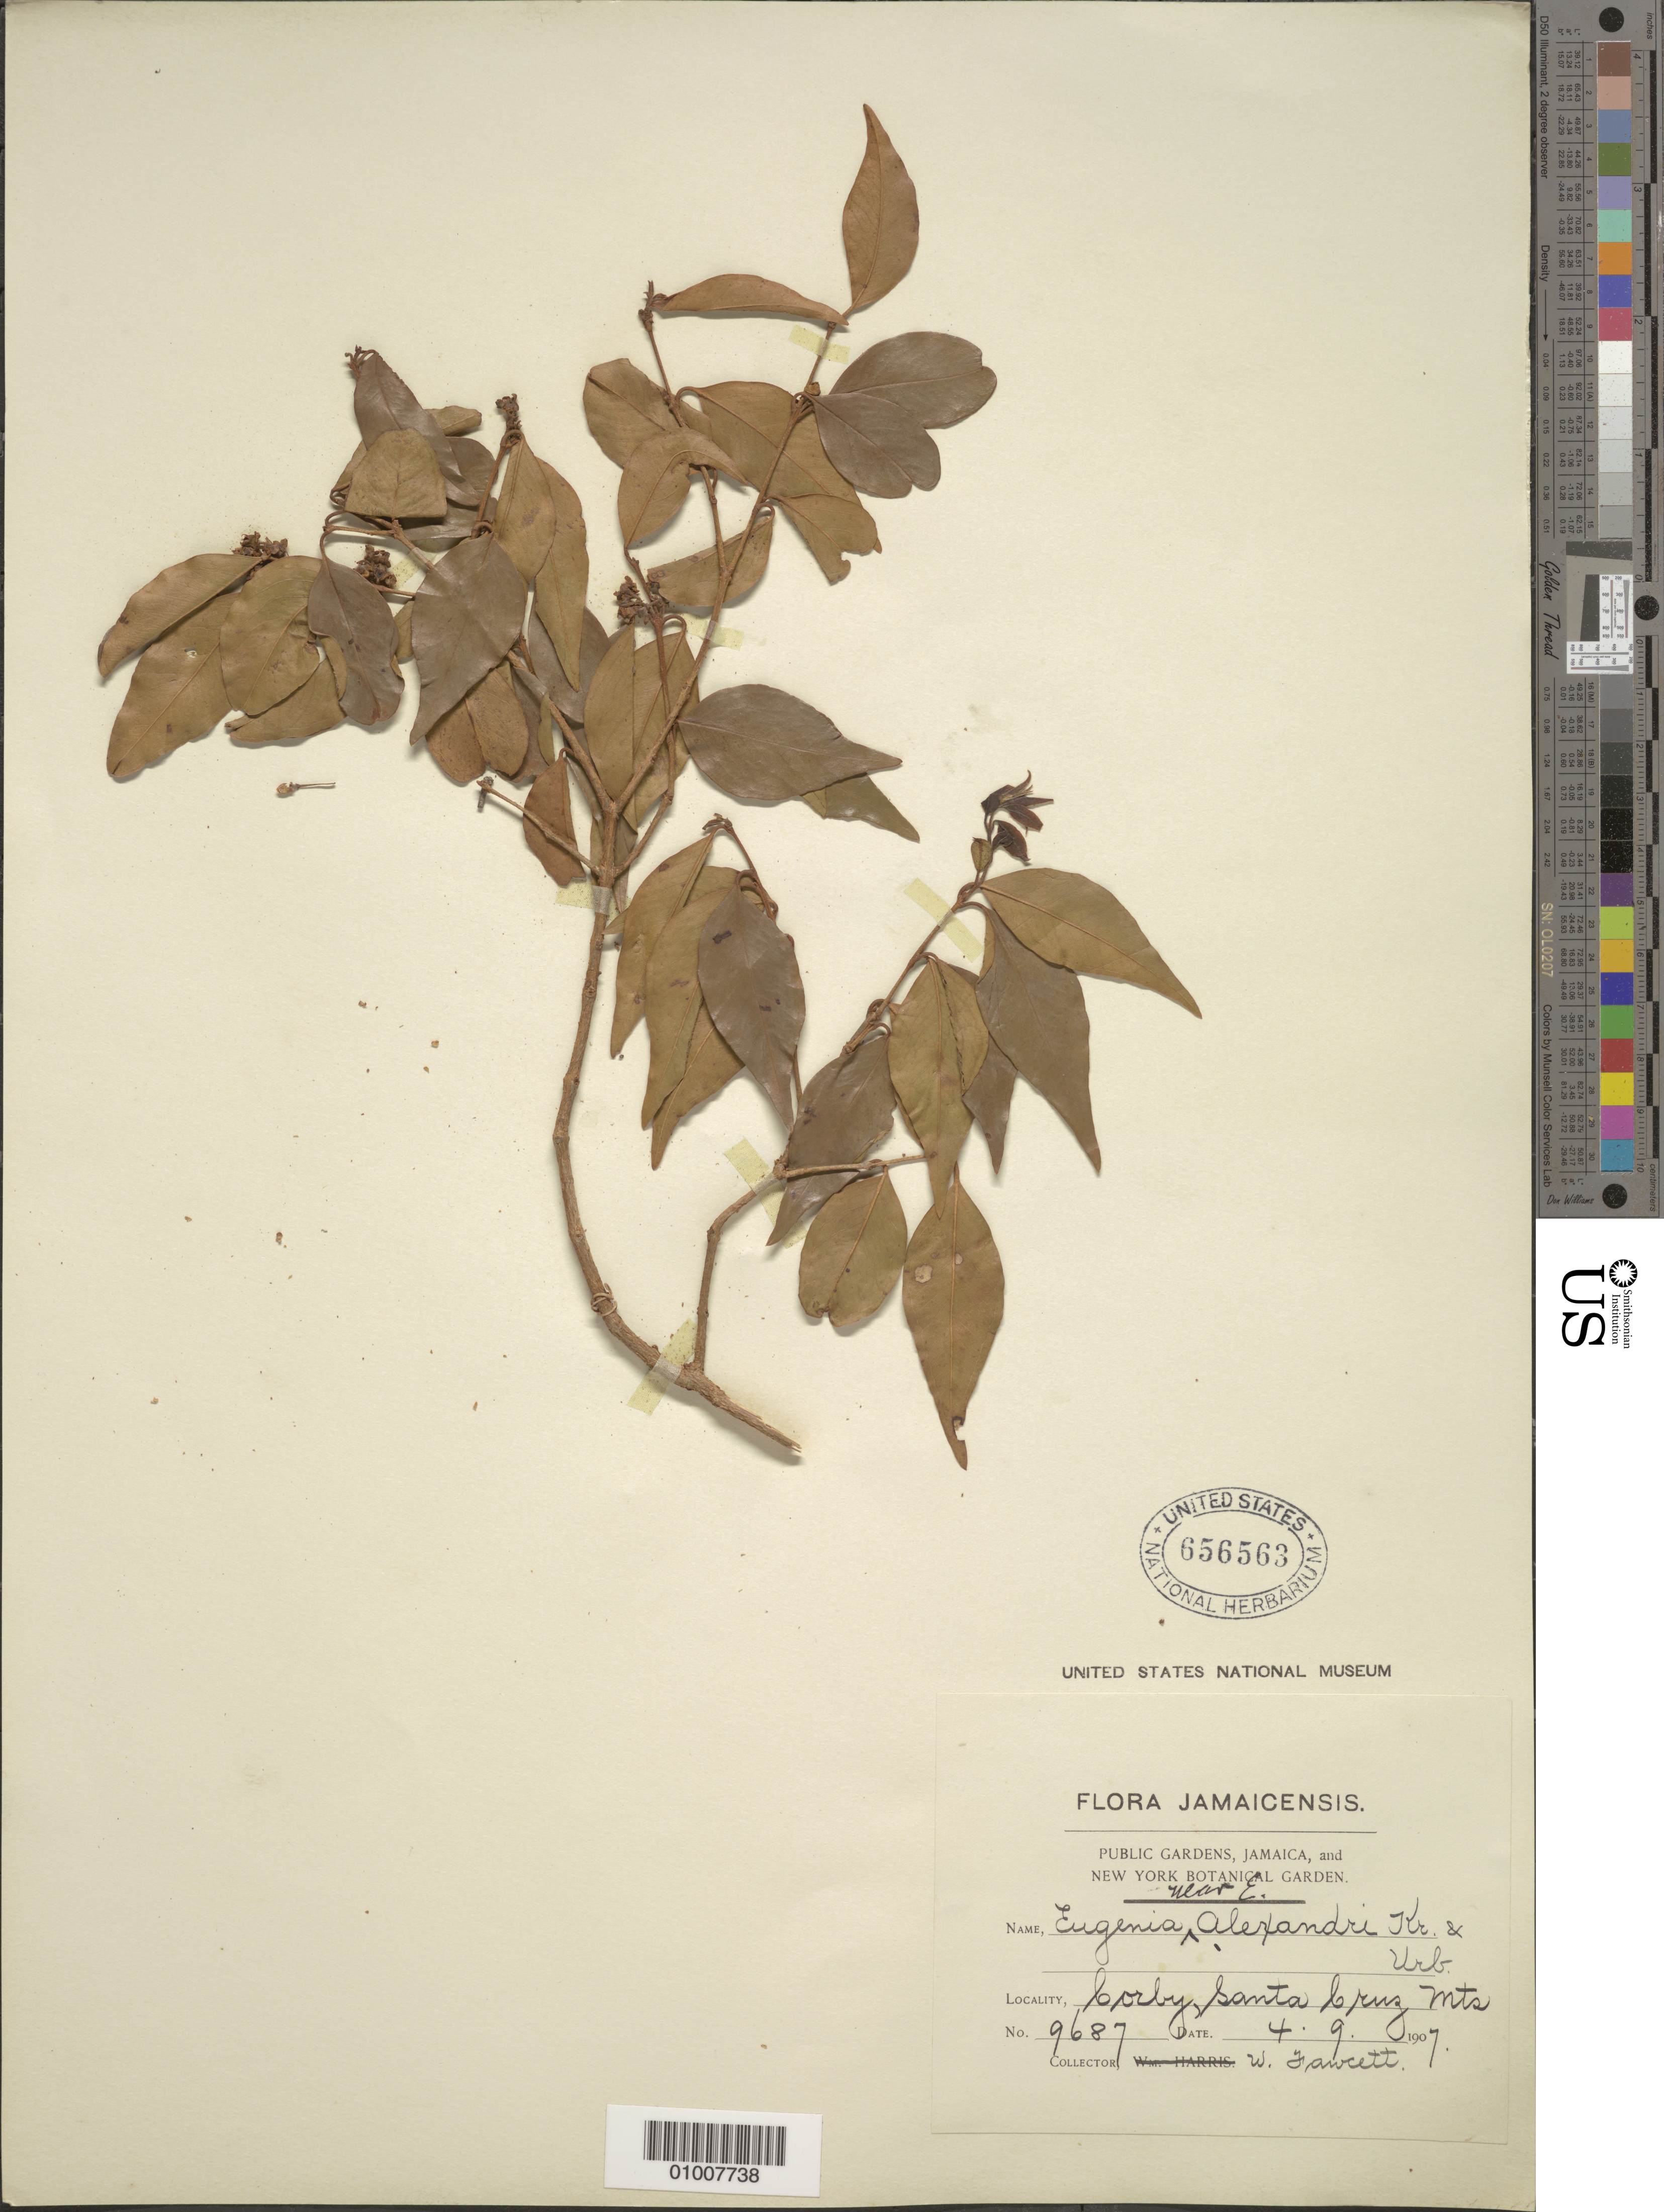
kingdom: Plantae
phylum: Tracheophyta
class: Magnoliopsida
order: Myrtales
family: Myrtaceae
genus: Eugenia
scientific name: Eugenia alexandri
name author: Krug & Urb.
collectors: W. Fawcett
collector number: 9687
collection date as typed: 04 Sep 1907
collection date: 1907-09-04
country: Jamaica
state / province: Saint Elizabeth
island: Jamaica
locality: Corby, Santa Cruz Mts.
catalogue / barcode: US 656563